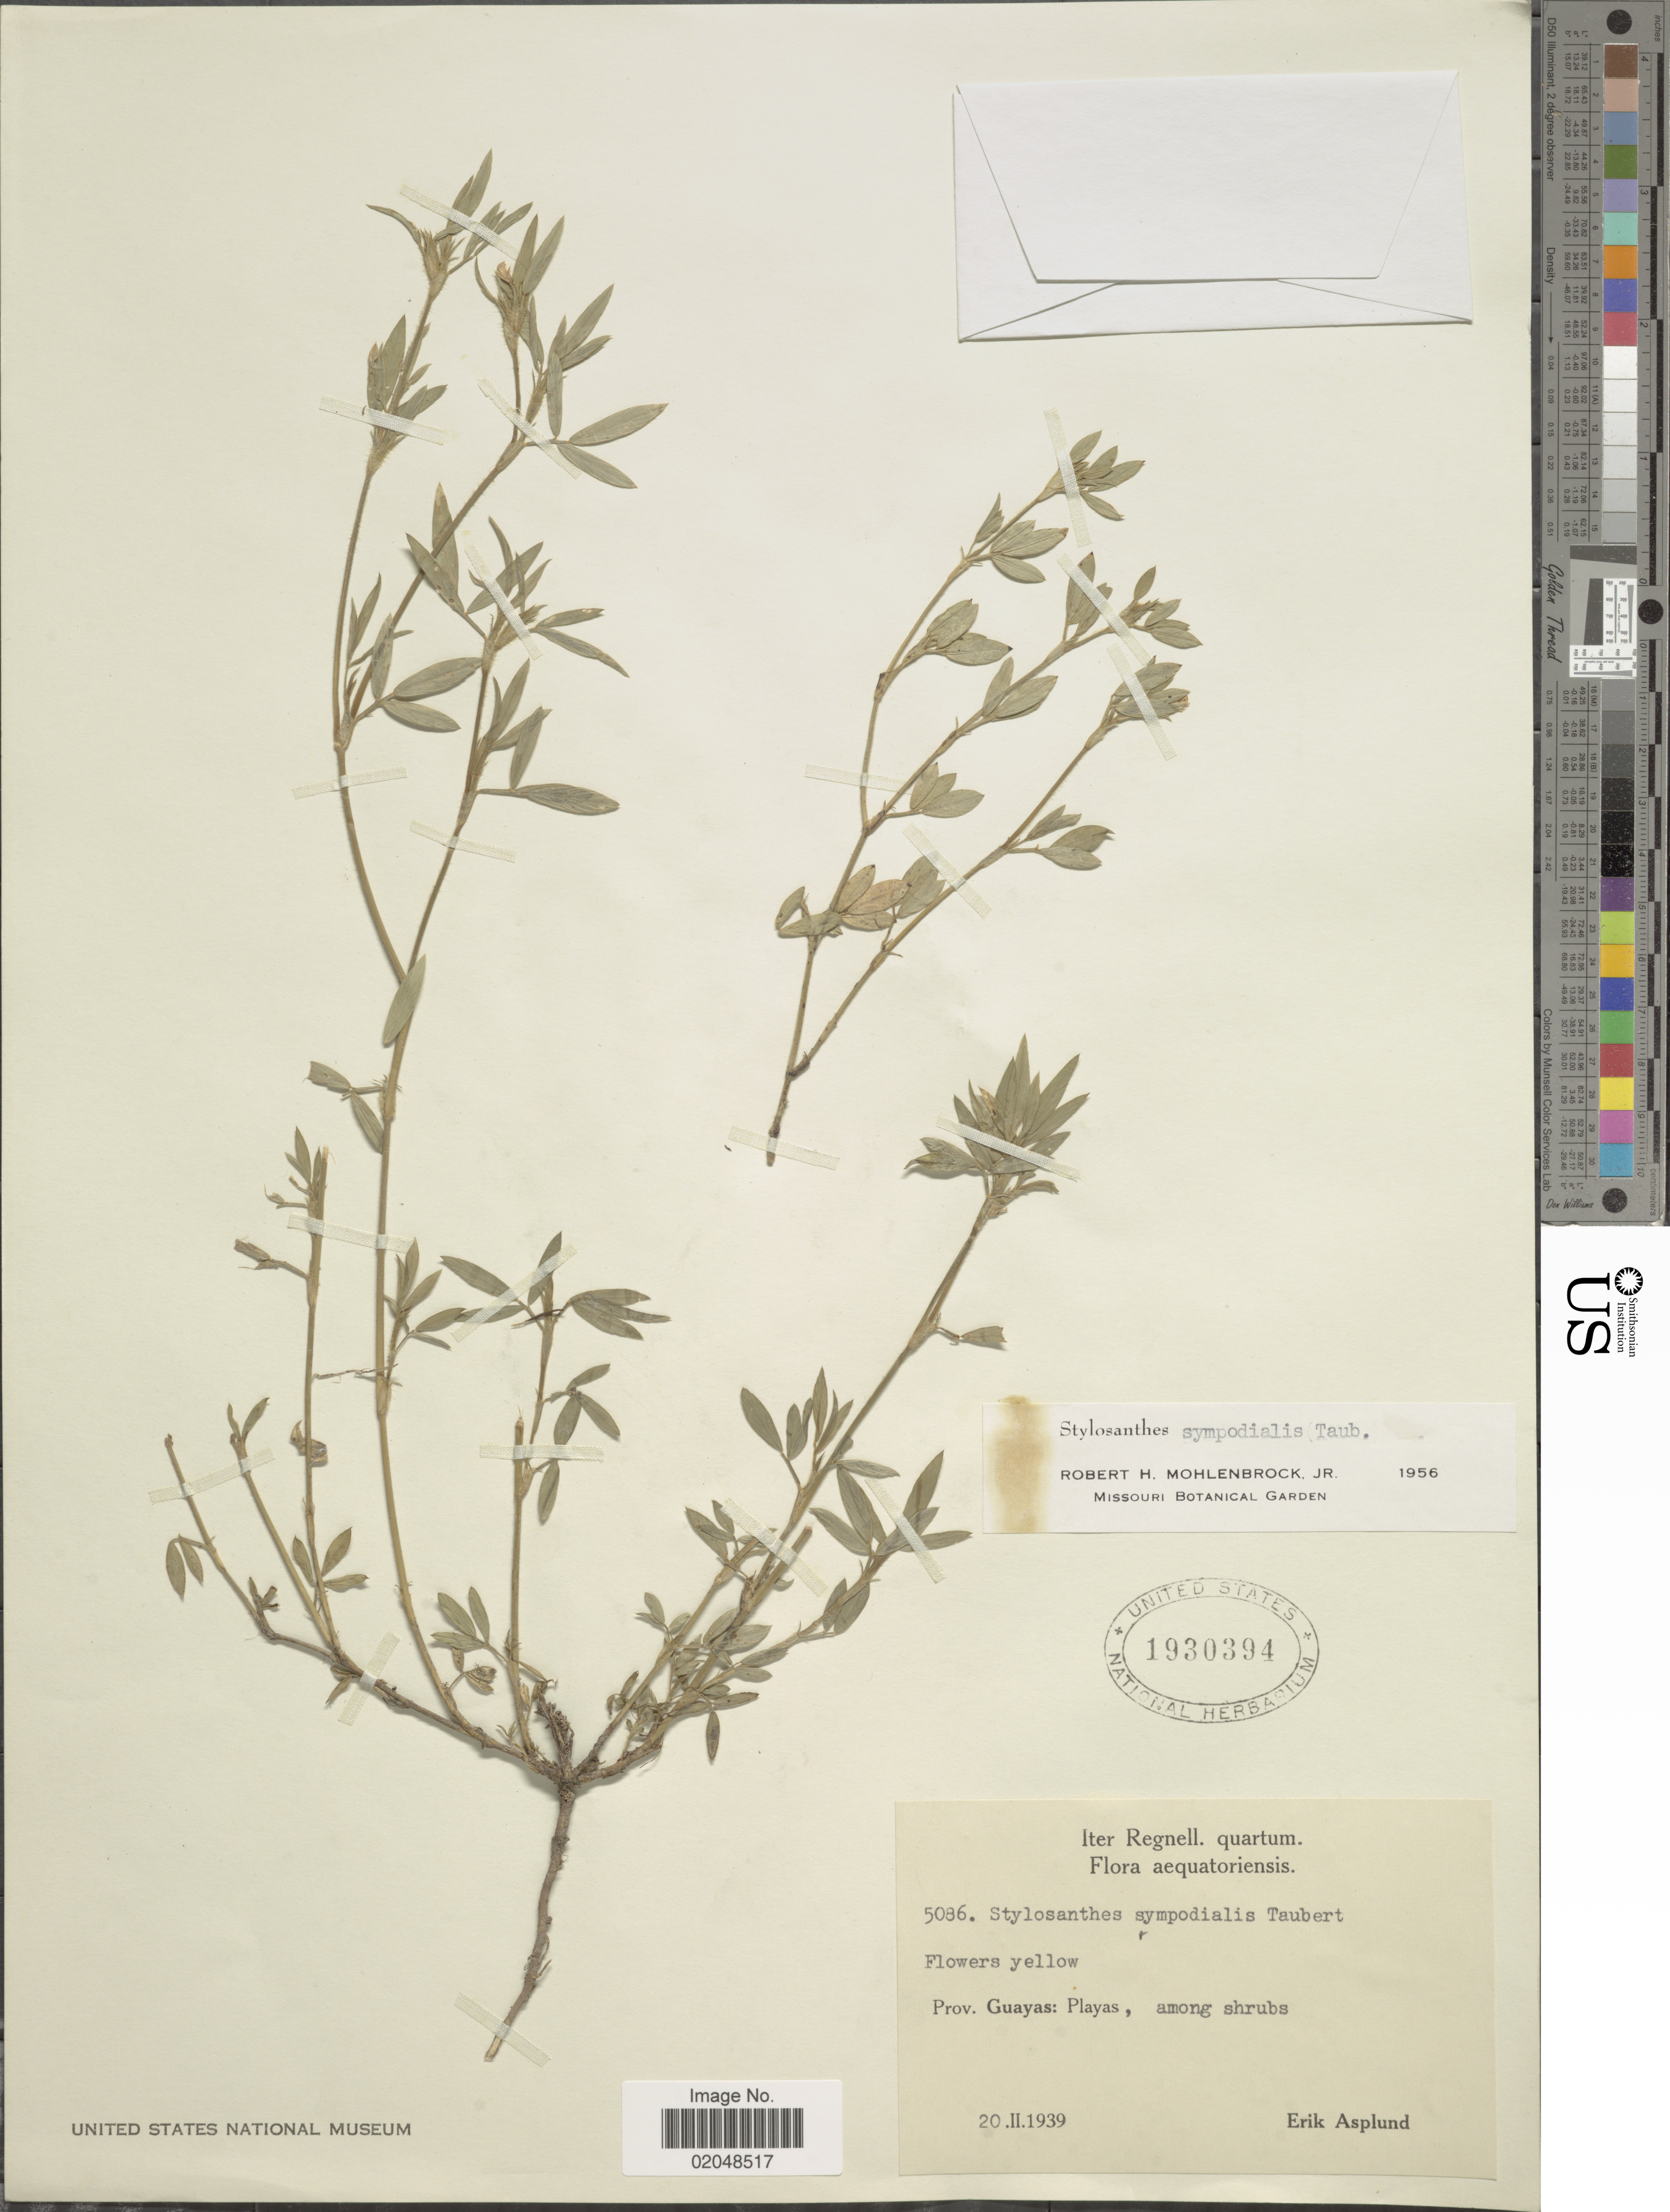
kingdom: Plantae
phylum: Tracheophyta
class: Magnoliopsida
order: Fabales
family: Fabaceae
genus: Stylosanthes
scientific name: Stylosanthes sympodialis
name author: Taub.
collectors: E. Asplund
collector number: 5086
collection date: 1939-02-20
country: Ecuador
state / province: Guayas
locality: Playas, among shrubs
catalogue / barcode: US 1930394